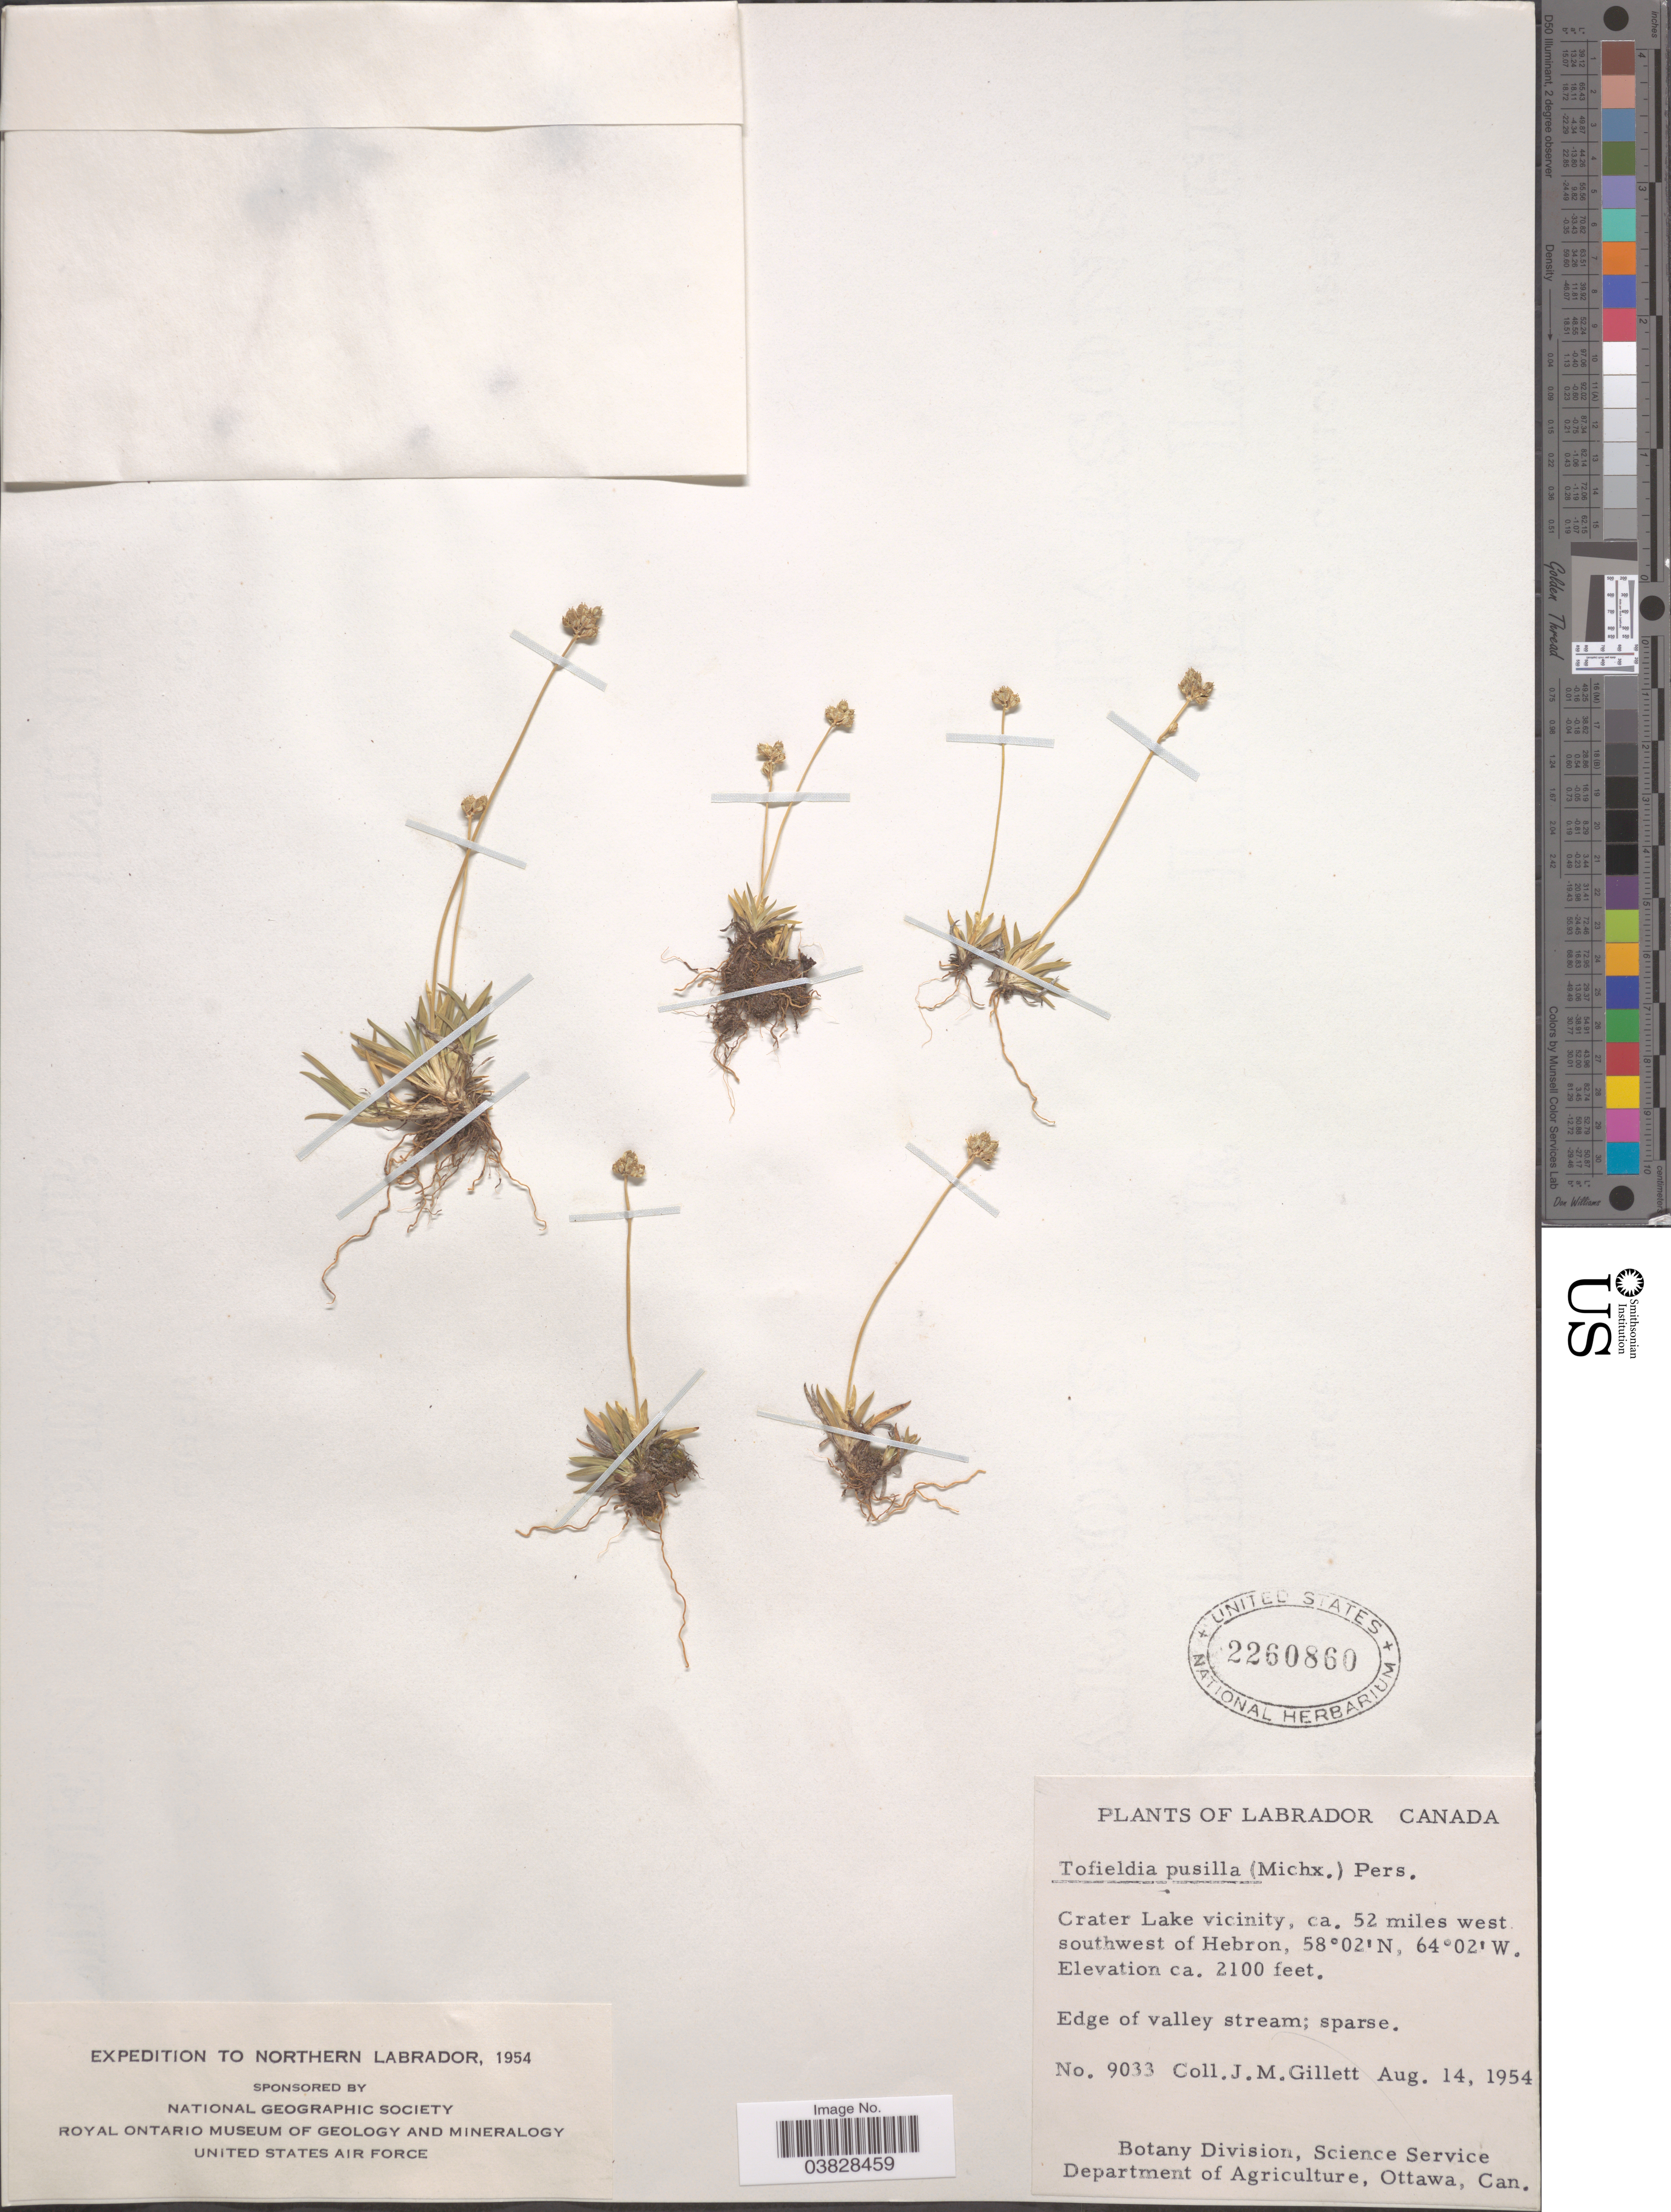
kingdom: Plantae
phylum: Tracheophyta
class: Liliopsida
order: Alismatales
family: Tofieldiaceae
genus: Tofieldia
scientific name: Tofieldia pusilla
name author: (Michx.) Pers.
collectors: J. M. Gillett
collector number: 9033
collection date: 1954-08-14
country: Canada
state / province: Newfoundland and Labrador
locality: Northern Labrador. Crater Lake vicinity, ca. 52 miles west of southwest of Hebron.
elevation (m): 640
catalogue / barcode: US 2260860